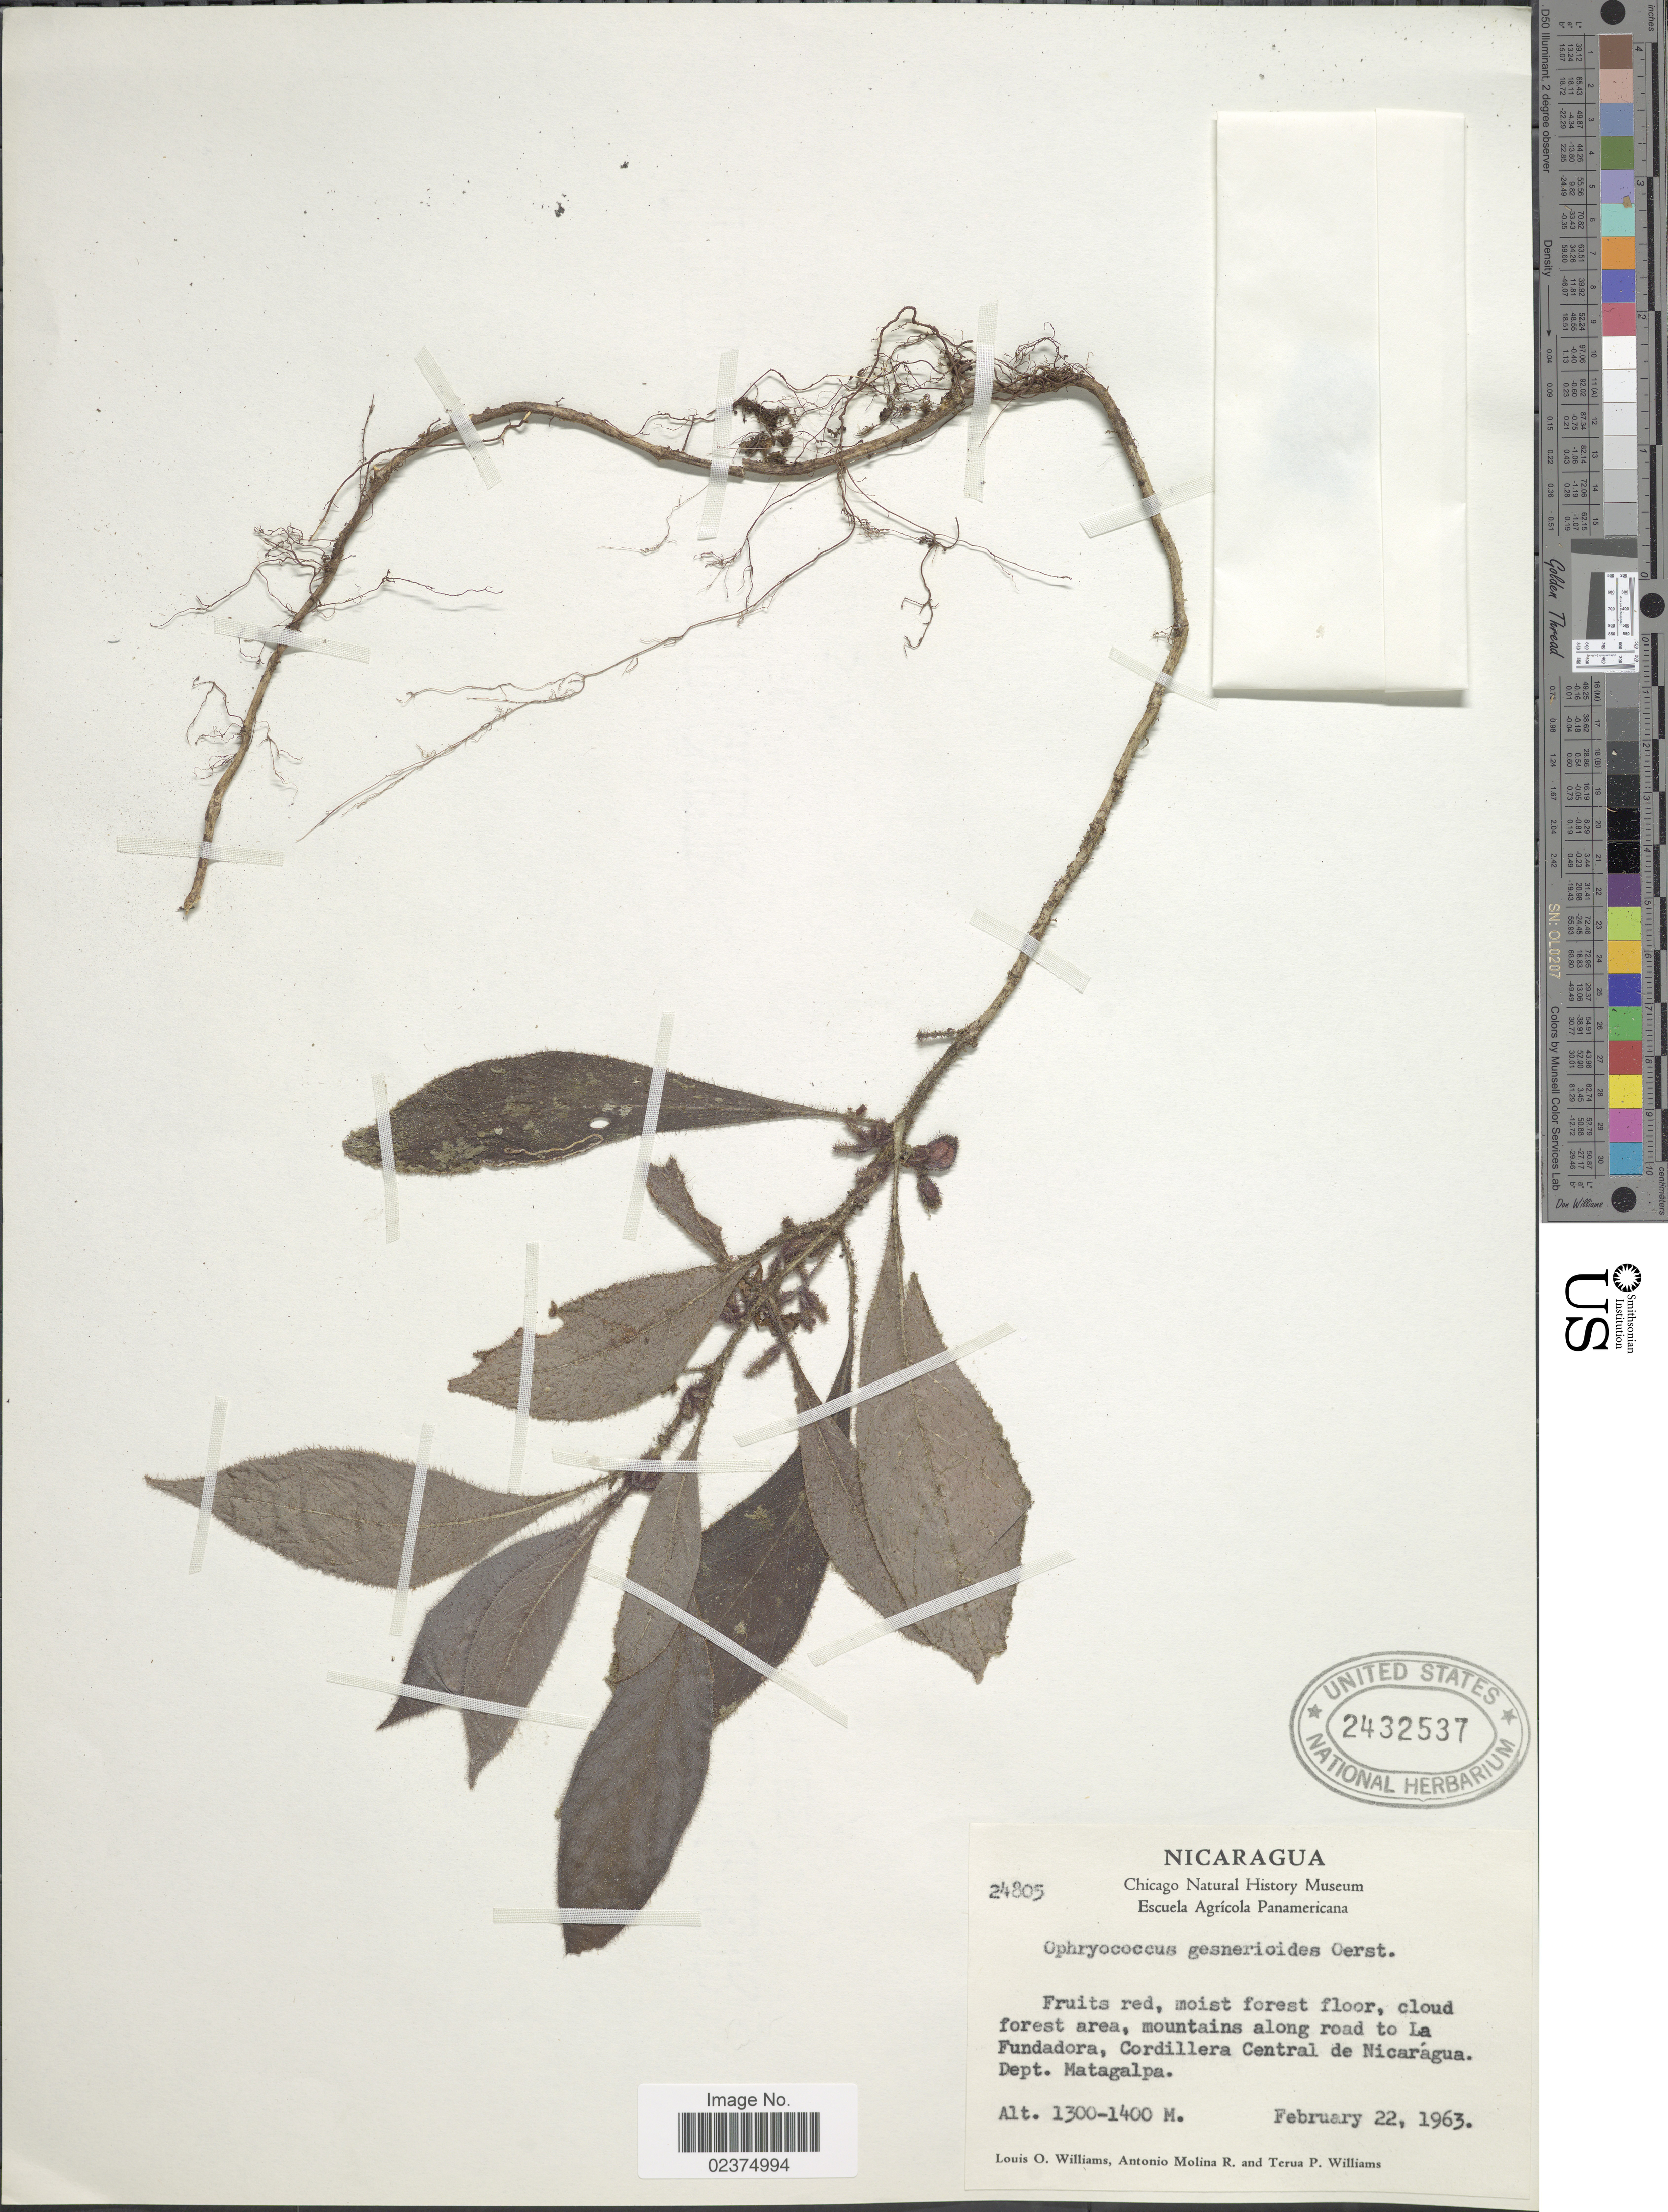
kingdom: Plantae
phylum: Tracheophyta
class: Magnoliopsida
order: Gentianales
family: Rubiaceae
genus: Ophryococcus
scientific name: Ophryococcus gesnerioides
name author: Oerst.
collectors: L. O. Williams, A. Molina R. & T. P. Williams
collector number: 24805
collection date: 1963-02-22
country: Nicaragua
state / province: Matagalpa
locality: Cloud forest area, mountains along road to La Fundadora, Cordillera Central de Nicaragua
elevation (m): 1300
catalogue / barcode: US 2432537